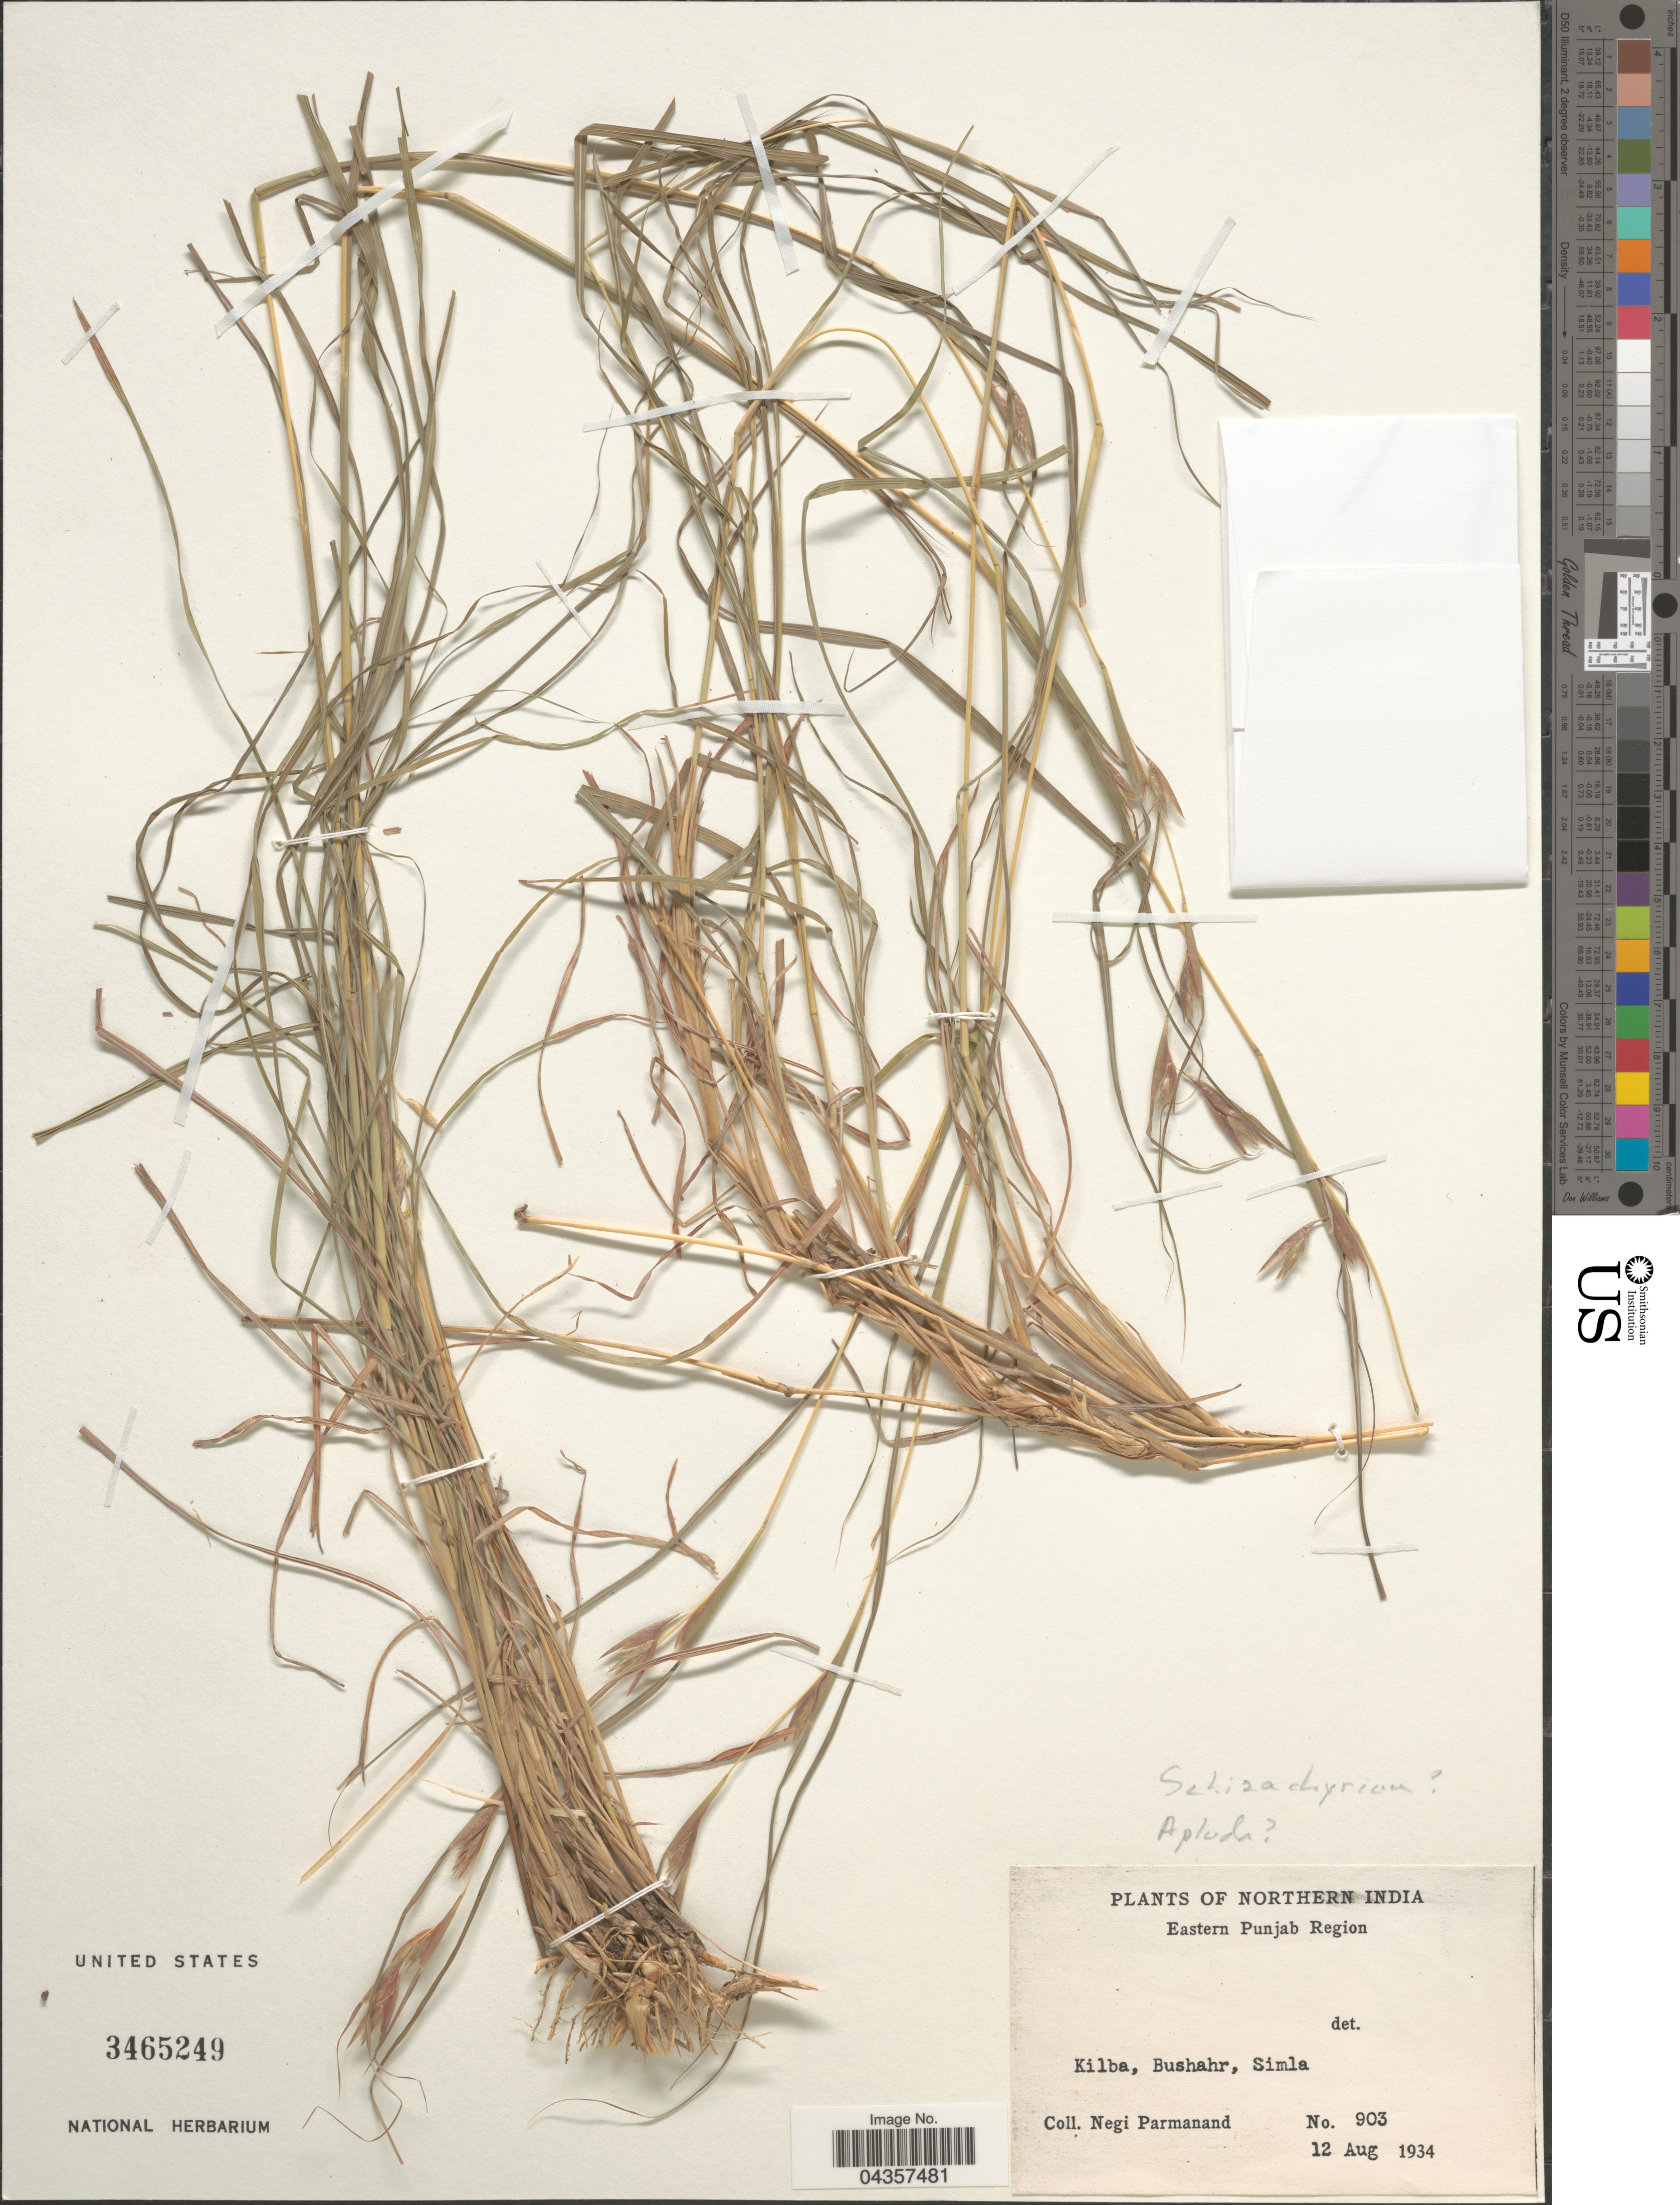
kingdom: Plantae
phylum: Tracheophyta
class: Liliopsida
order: Poales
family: Poaceae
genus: Schizachyrium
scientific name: Schizachyrium sp.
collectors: N. Parmanand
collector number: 903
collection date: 1934-08-12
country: India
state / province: Himachal Pradesh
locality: Northern India. Eastern Punjab Region. Kilba, Bushahr, Simla.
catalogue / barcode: US 3465249